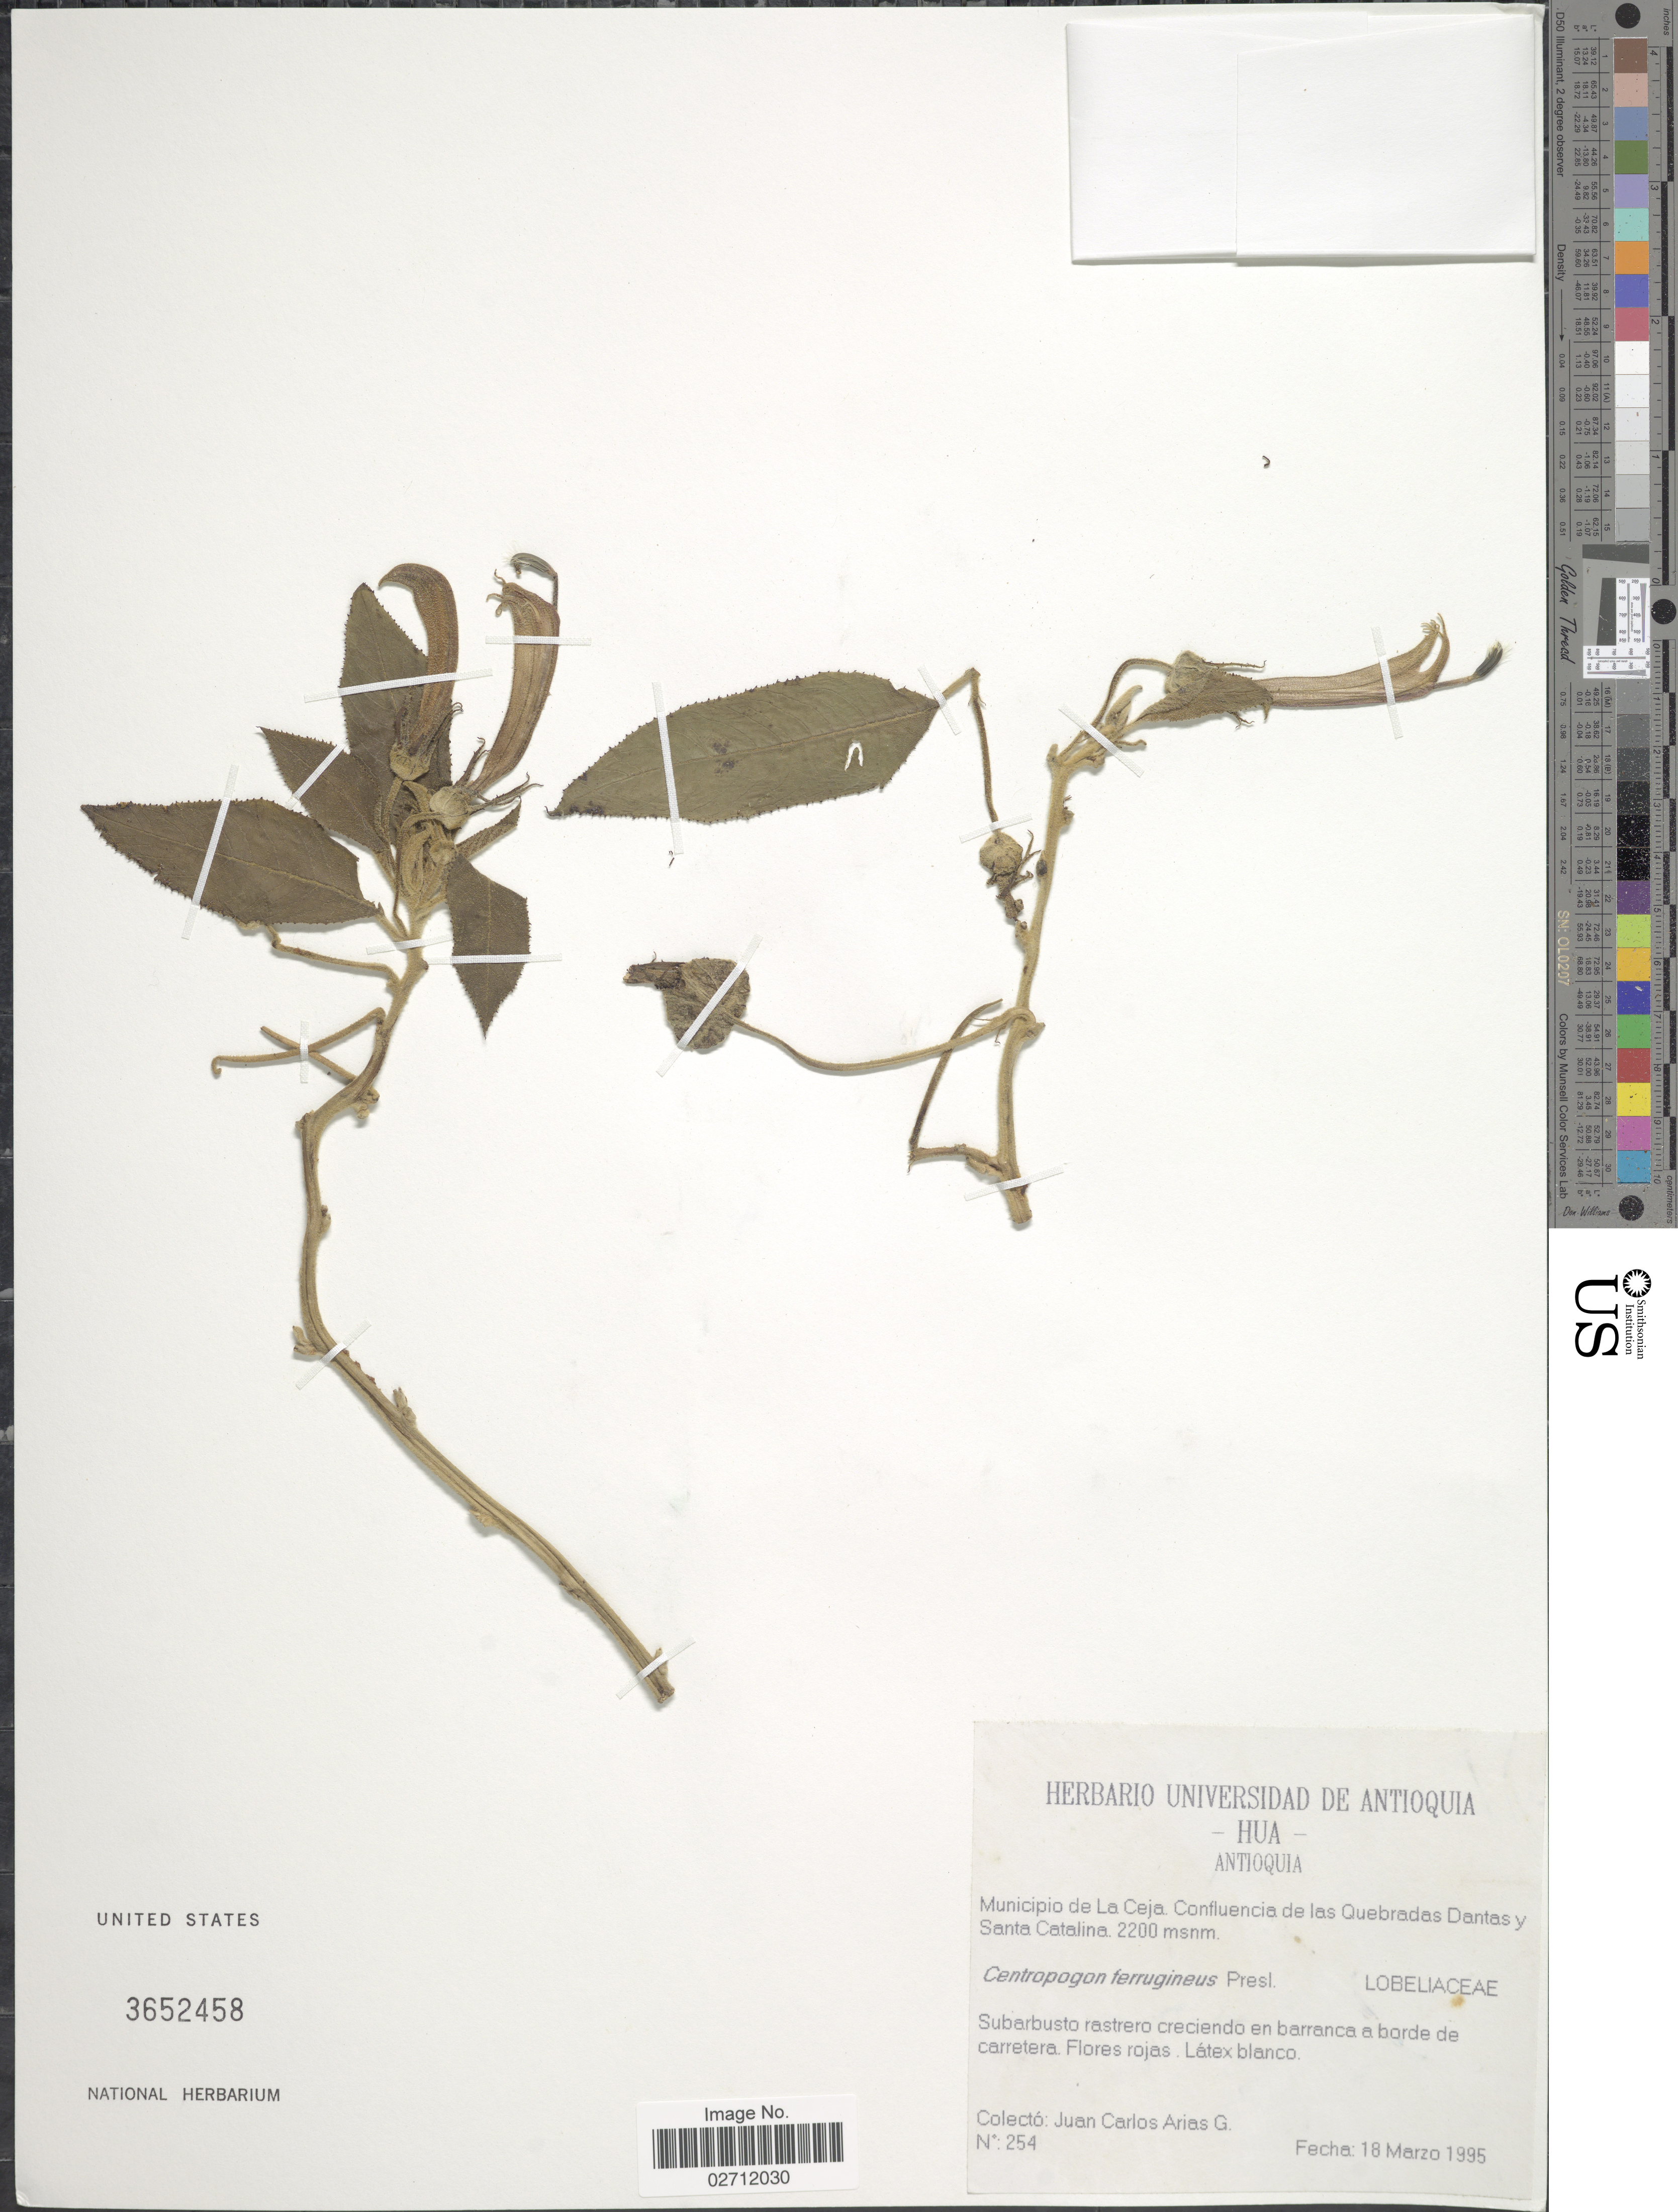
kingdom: Plantae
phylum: Tracheophyta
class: Magnoliopsida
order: Asterales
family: Campanulaceae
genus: Centropogon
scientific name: Centropogon ferrugineus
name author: (L. f.) Gleason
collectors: J. Arias G.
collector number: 254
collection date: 1995-03-18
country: Colombia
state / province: Antioquia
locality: Municipio de La Ceja, Confluencia de las Quebradas Dantas y Santa Catalina.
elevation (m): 2200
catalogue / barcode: US 3652458